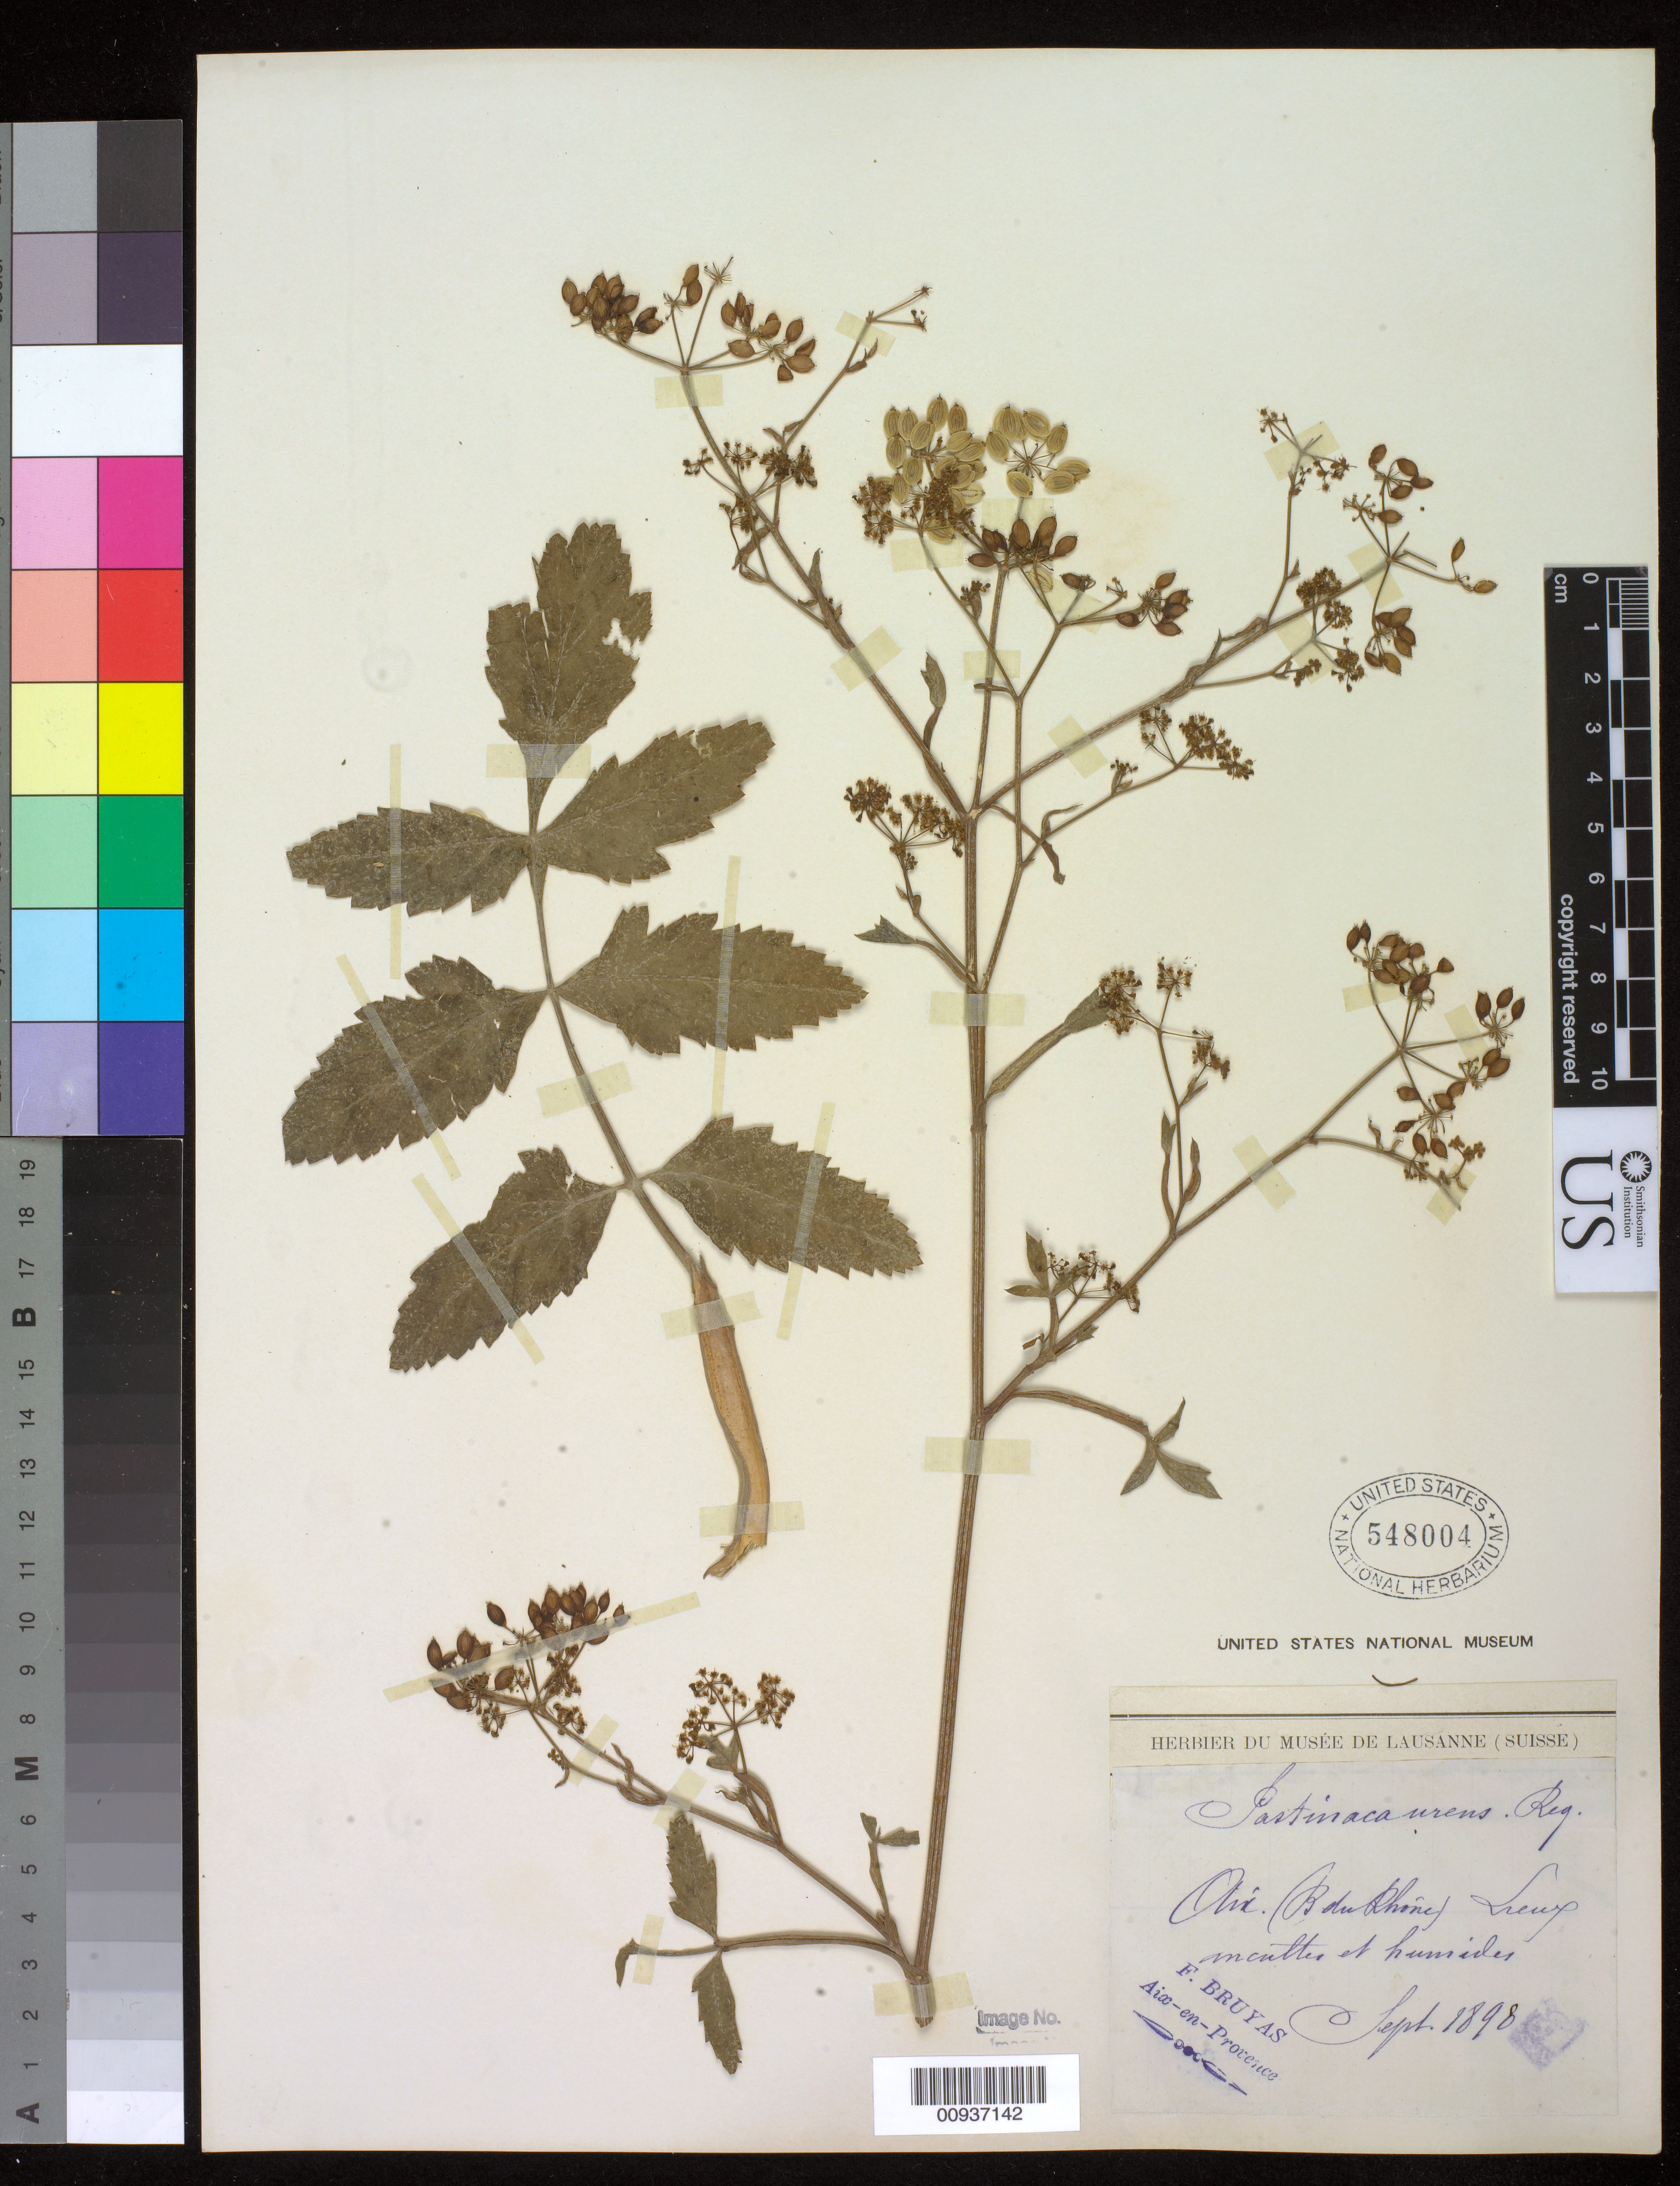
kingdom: Plantae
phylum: Tracheophyta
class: Magnoliopsida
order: Apiales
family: Apiaceae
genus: Pastinaca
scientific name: Pastinaca sativa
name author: L.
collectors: Bruyas, F.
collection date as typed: Sep 1898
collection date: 1898-09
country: France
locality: [Oui] ( Rolu Rhone), [ ] amculttes et humides.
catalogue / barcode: US 548004